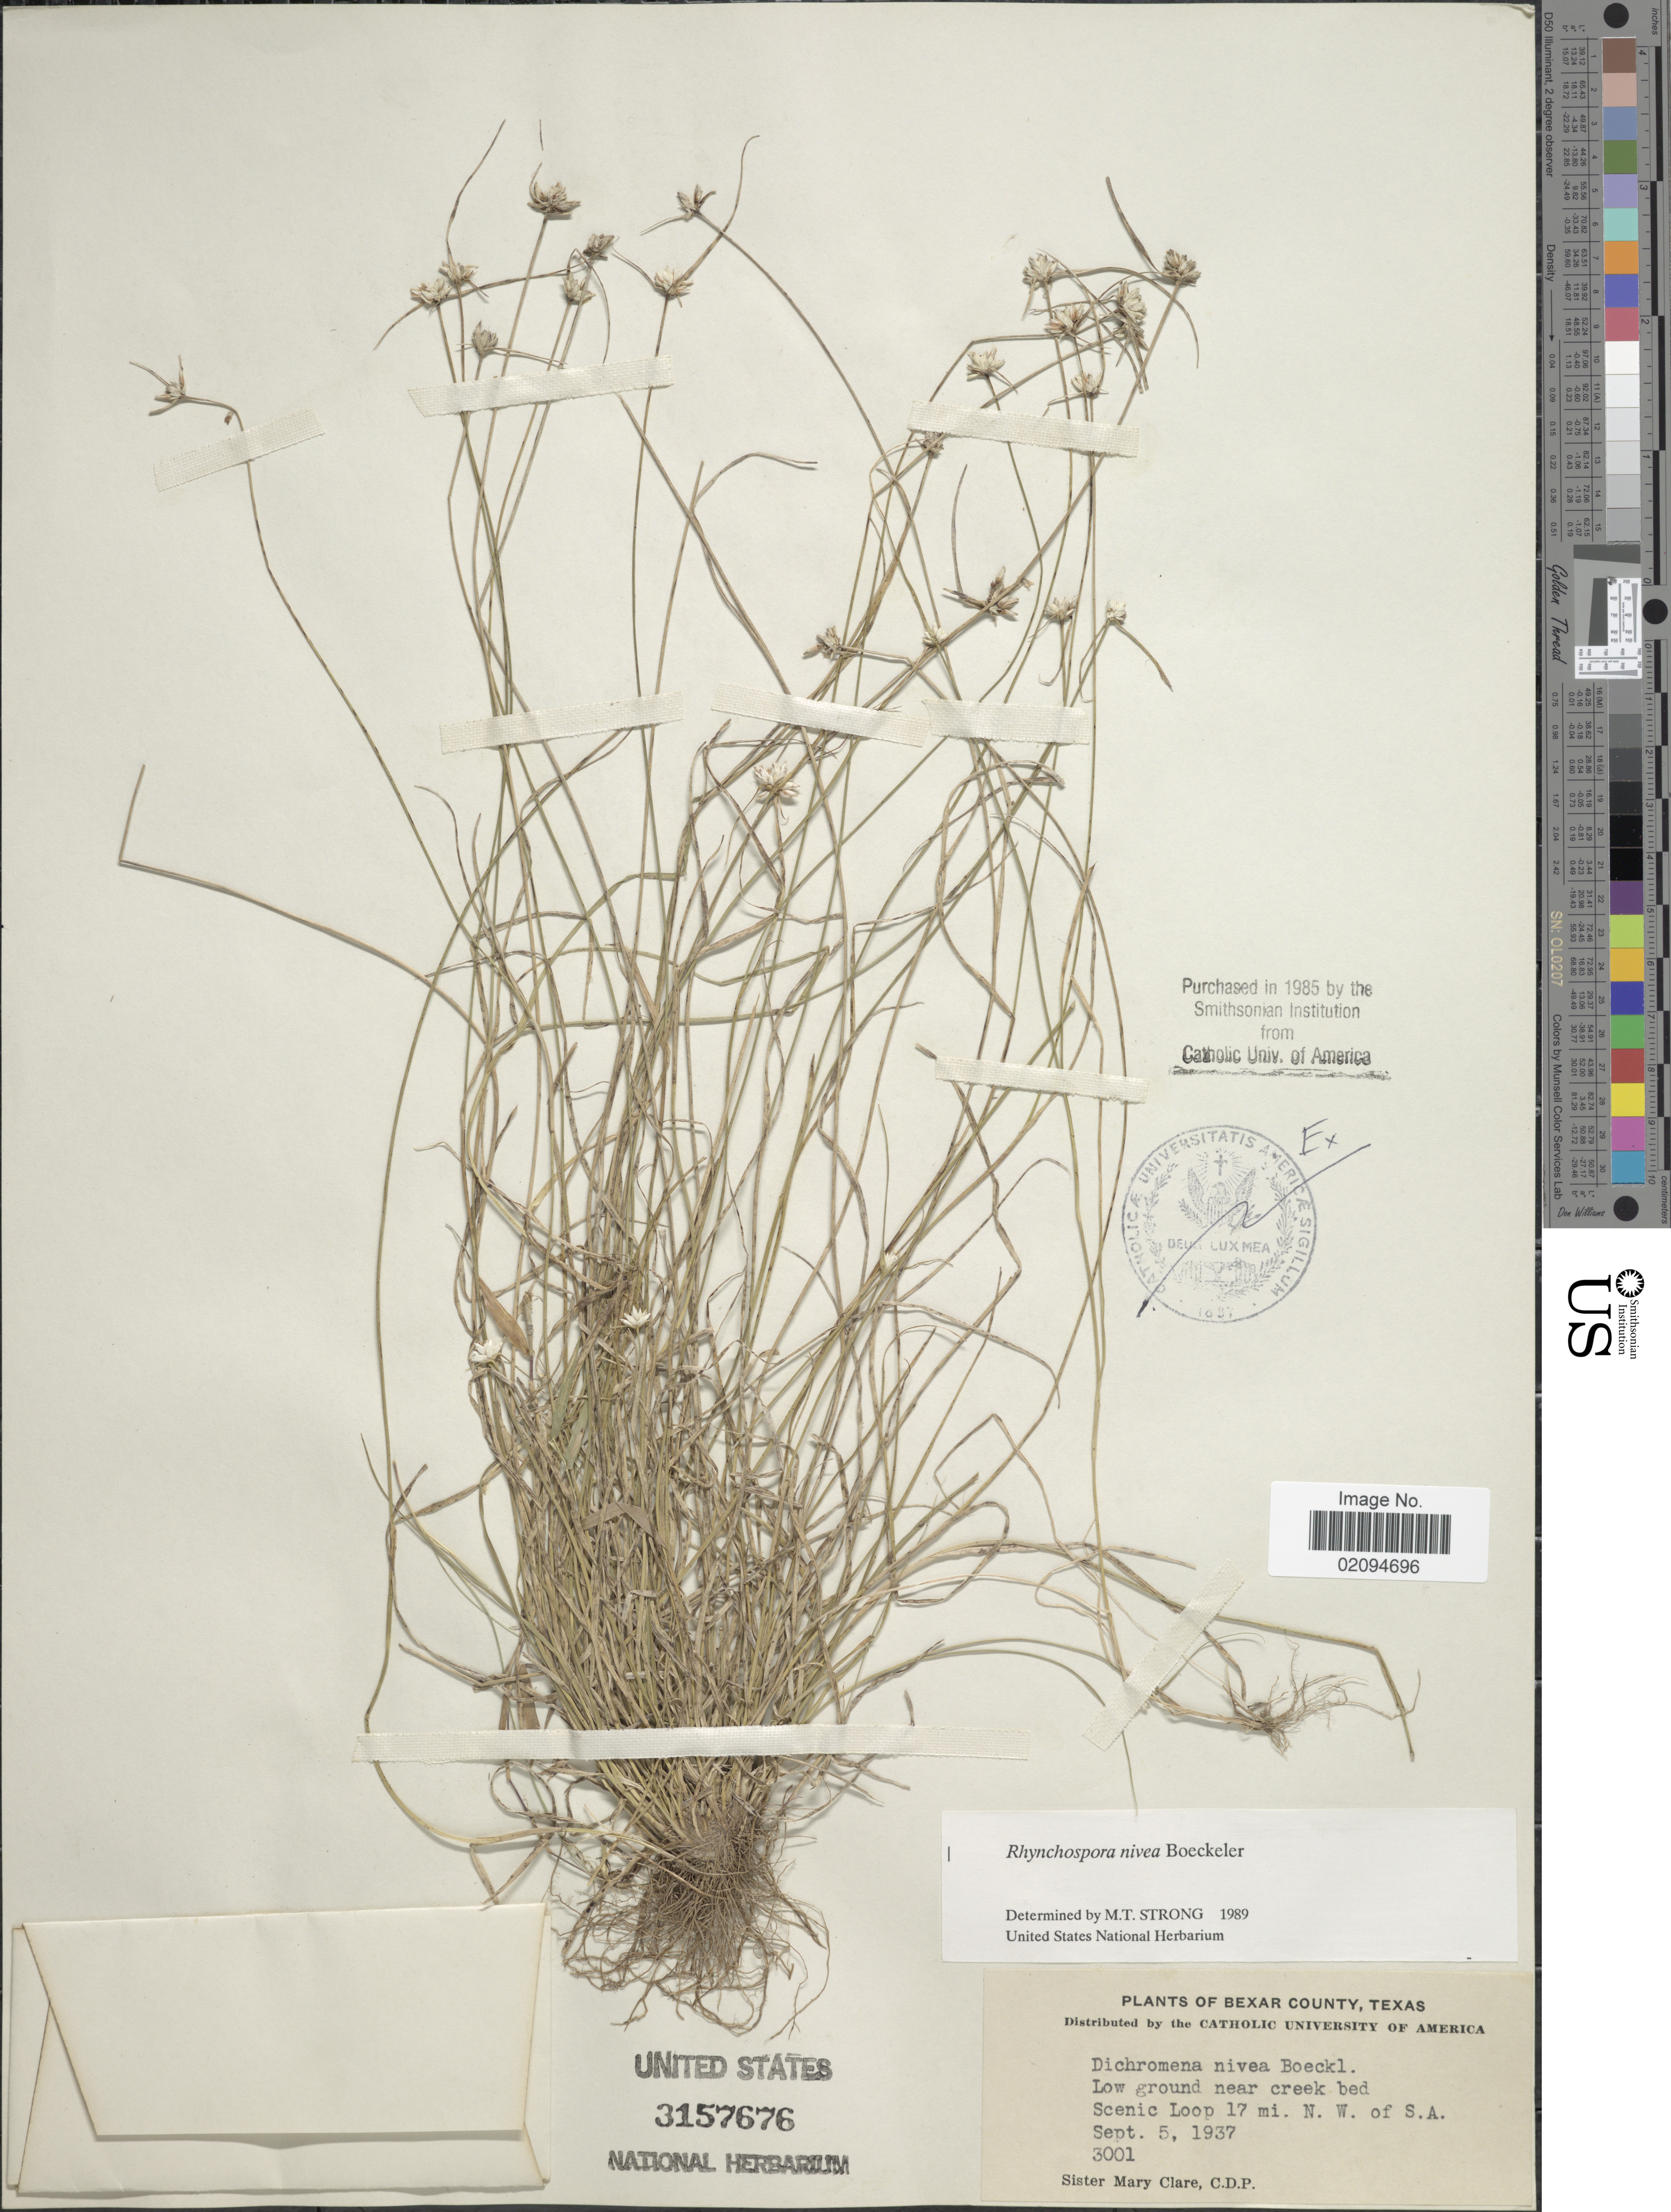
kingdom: Plantae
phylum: Tracheophyta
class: Liliopsida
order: Poales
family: Cyperaceae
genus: Rhynchospora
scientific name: Rhynchospora nivea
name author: Boeckeler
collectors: M. Clare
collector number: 3001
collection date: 1937-09-05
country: United States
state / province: Texas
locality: Bexar County. Scenic Loop 17 mi. N. W. of S. A.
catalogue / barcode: US 3157676